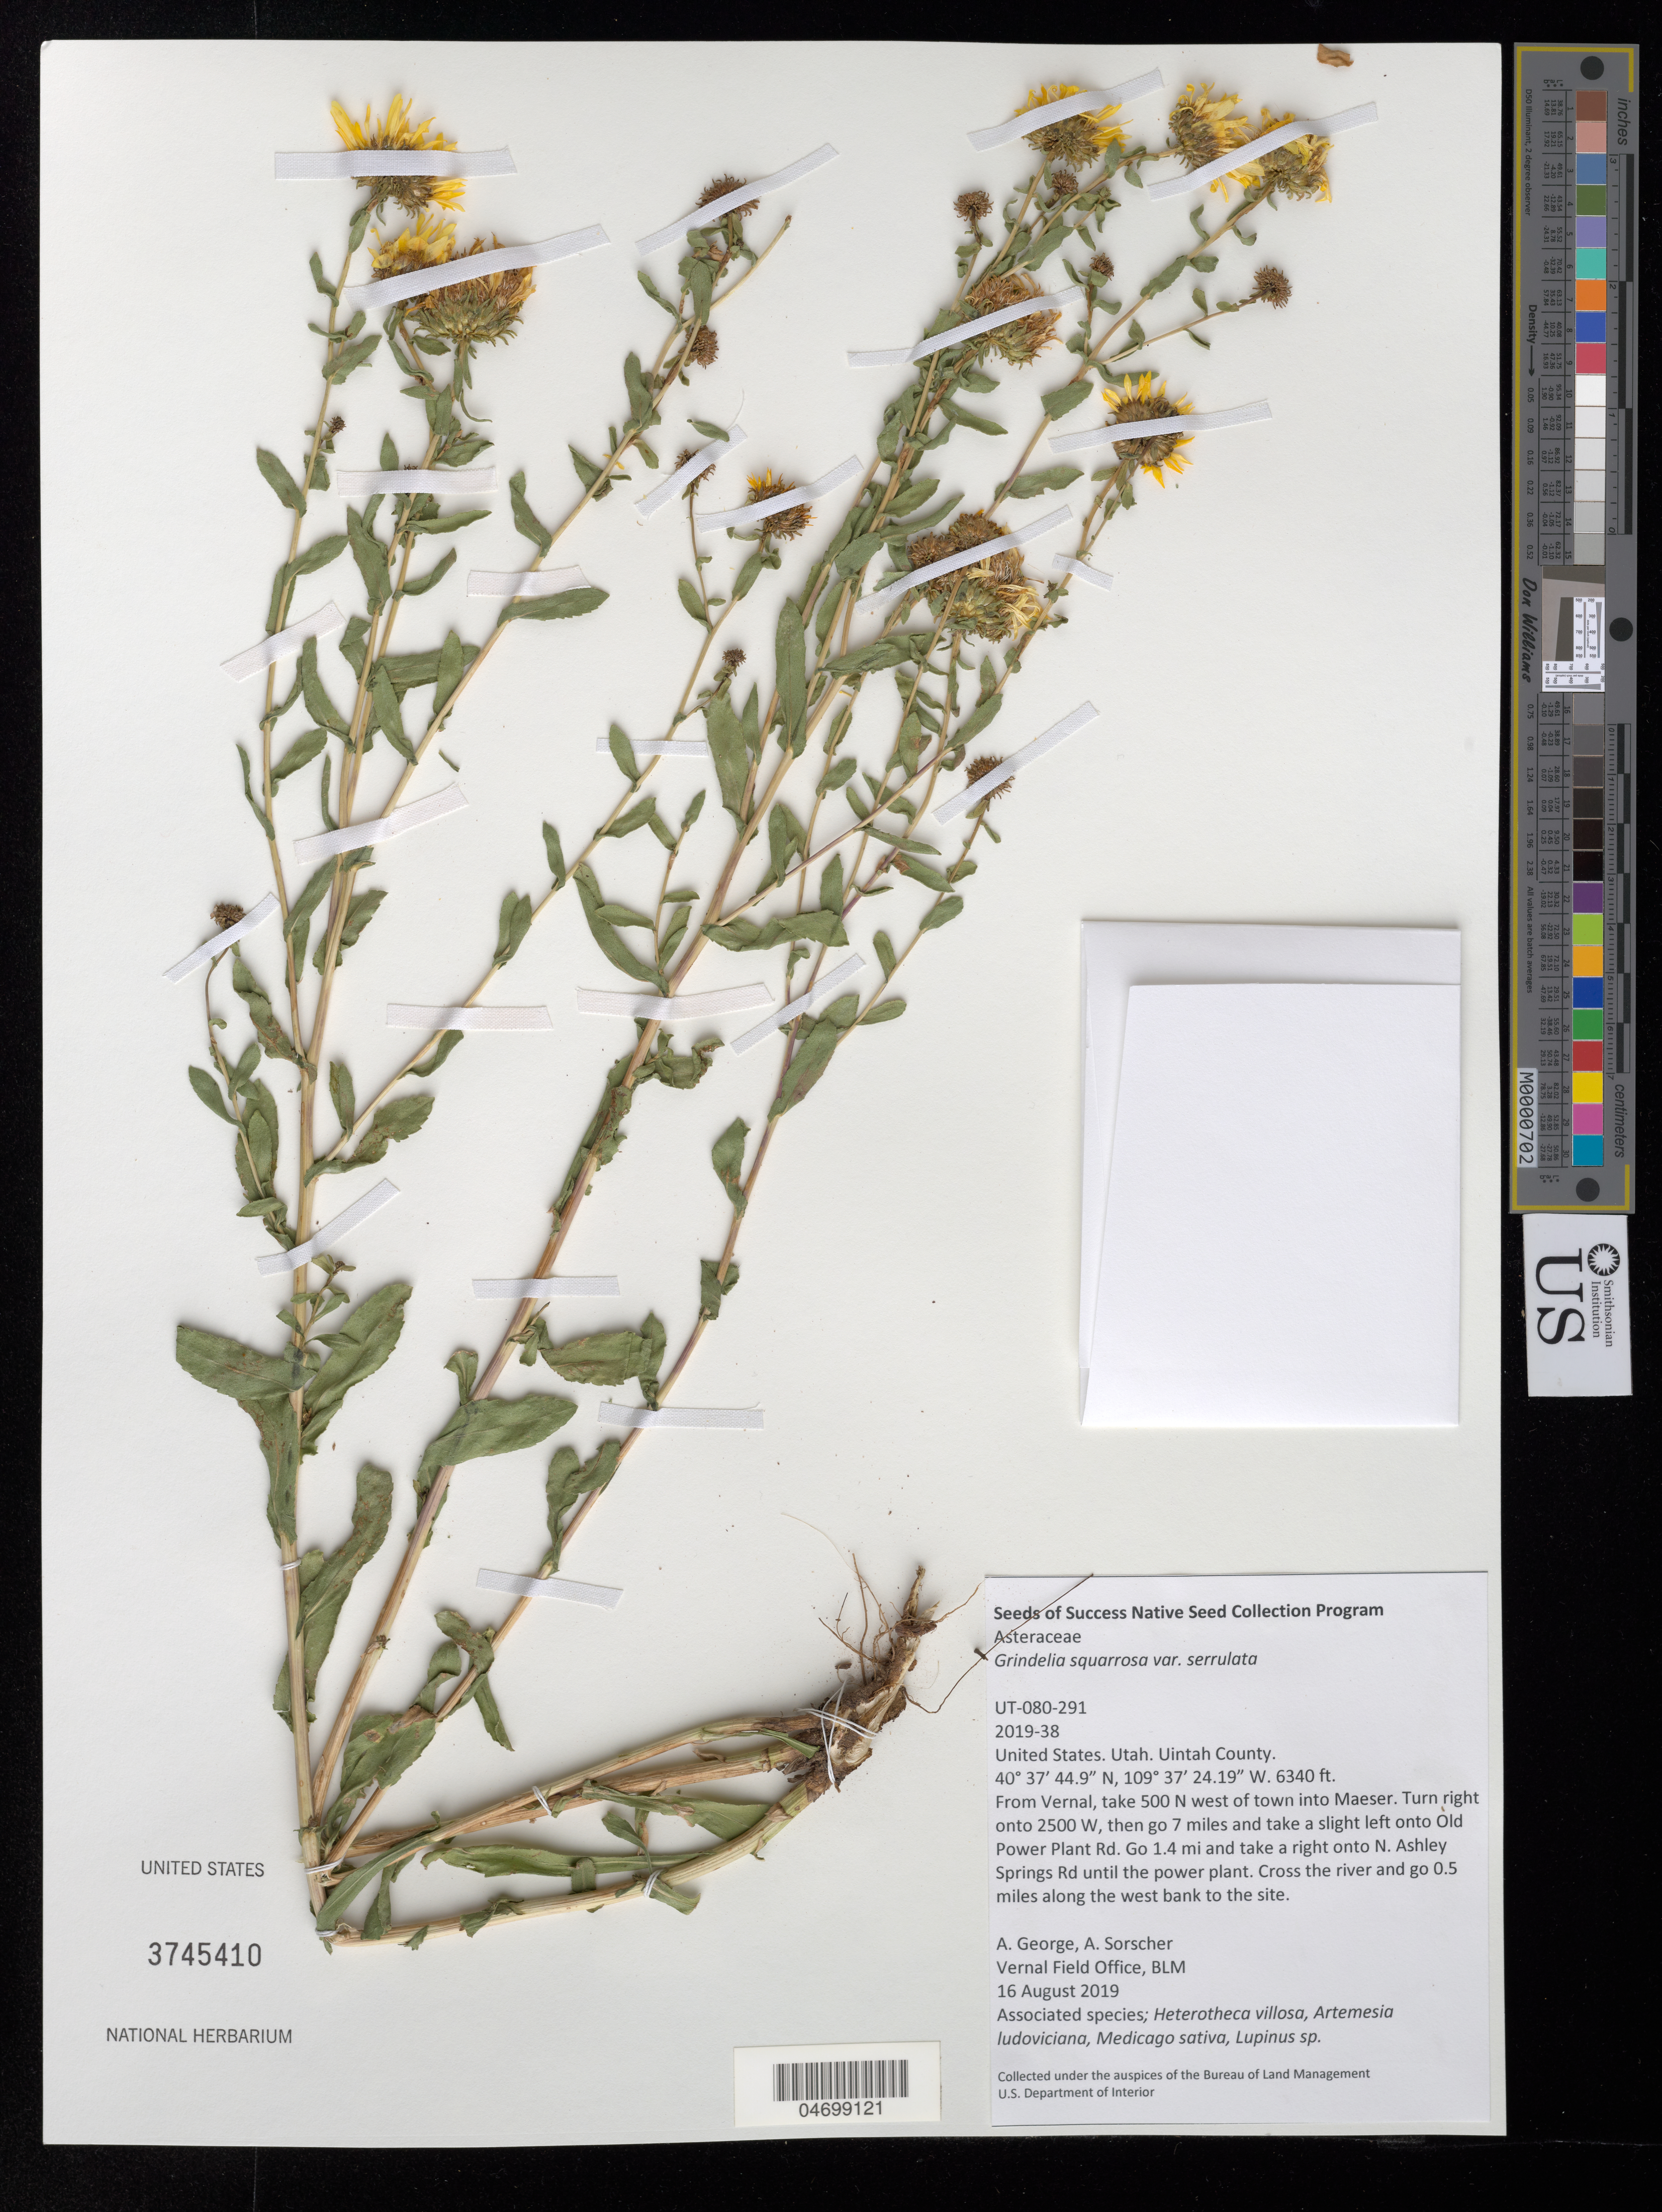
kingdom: Plantae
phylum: Tracheophyta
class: Magnoliopsida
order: Asterales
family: Asteraceae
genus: Grindelia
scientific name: Grindelia squarrosa var. serrulata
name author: (Rydb.) Steyerm.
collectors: A. George & A. Sorscher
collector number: UT080-291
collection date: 2019-08-16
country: United States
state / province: Utah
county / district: Uintah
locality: Take N Ashley Spring Rd until the power plant, cross the river and go 0.5 mi. along the west bank to the side.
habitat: With Heterotheca villosa, Artemisia ludoviciana, Medicago sativa, Lupinus sp.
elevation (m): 1932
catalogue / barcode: US 3745410